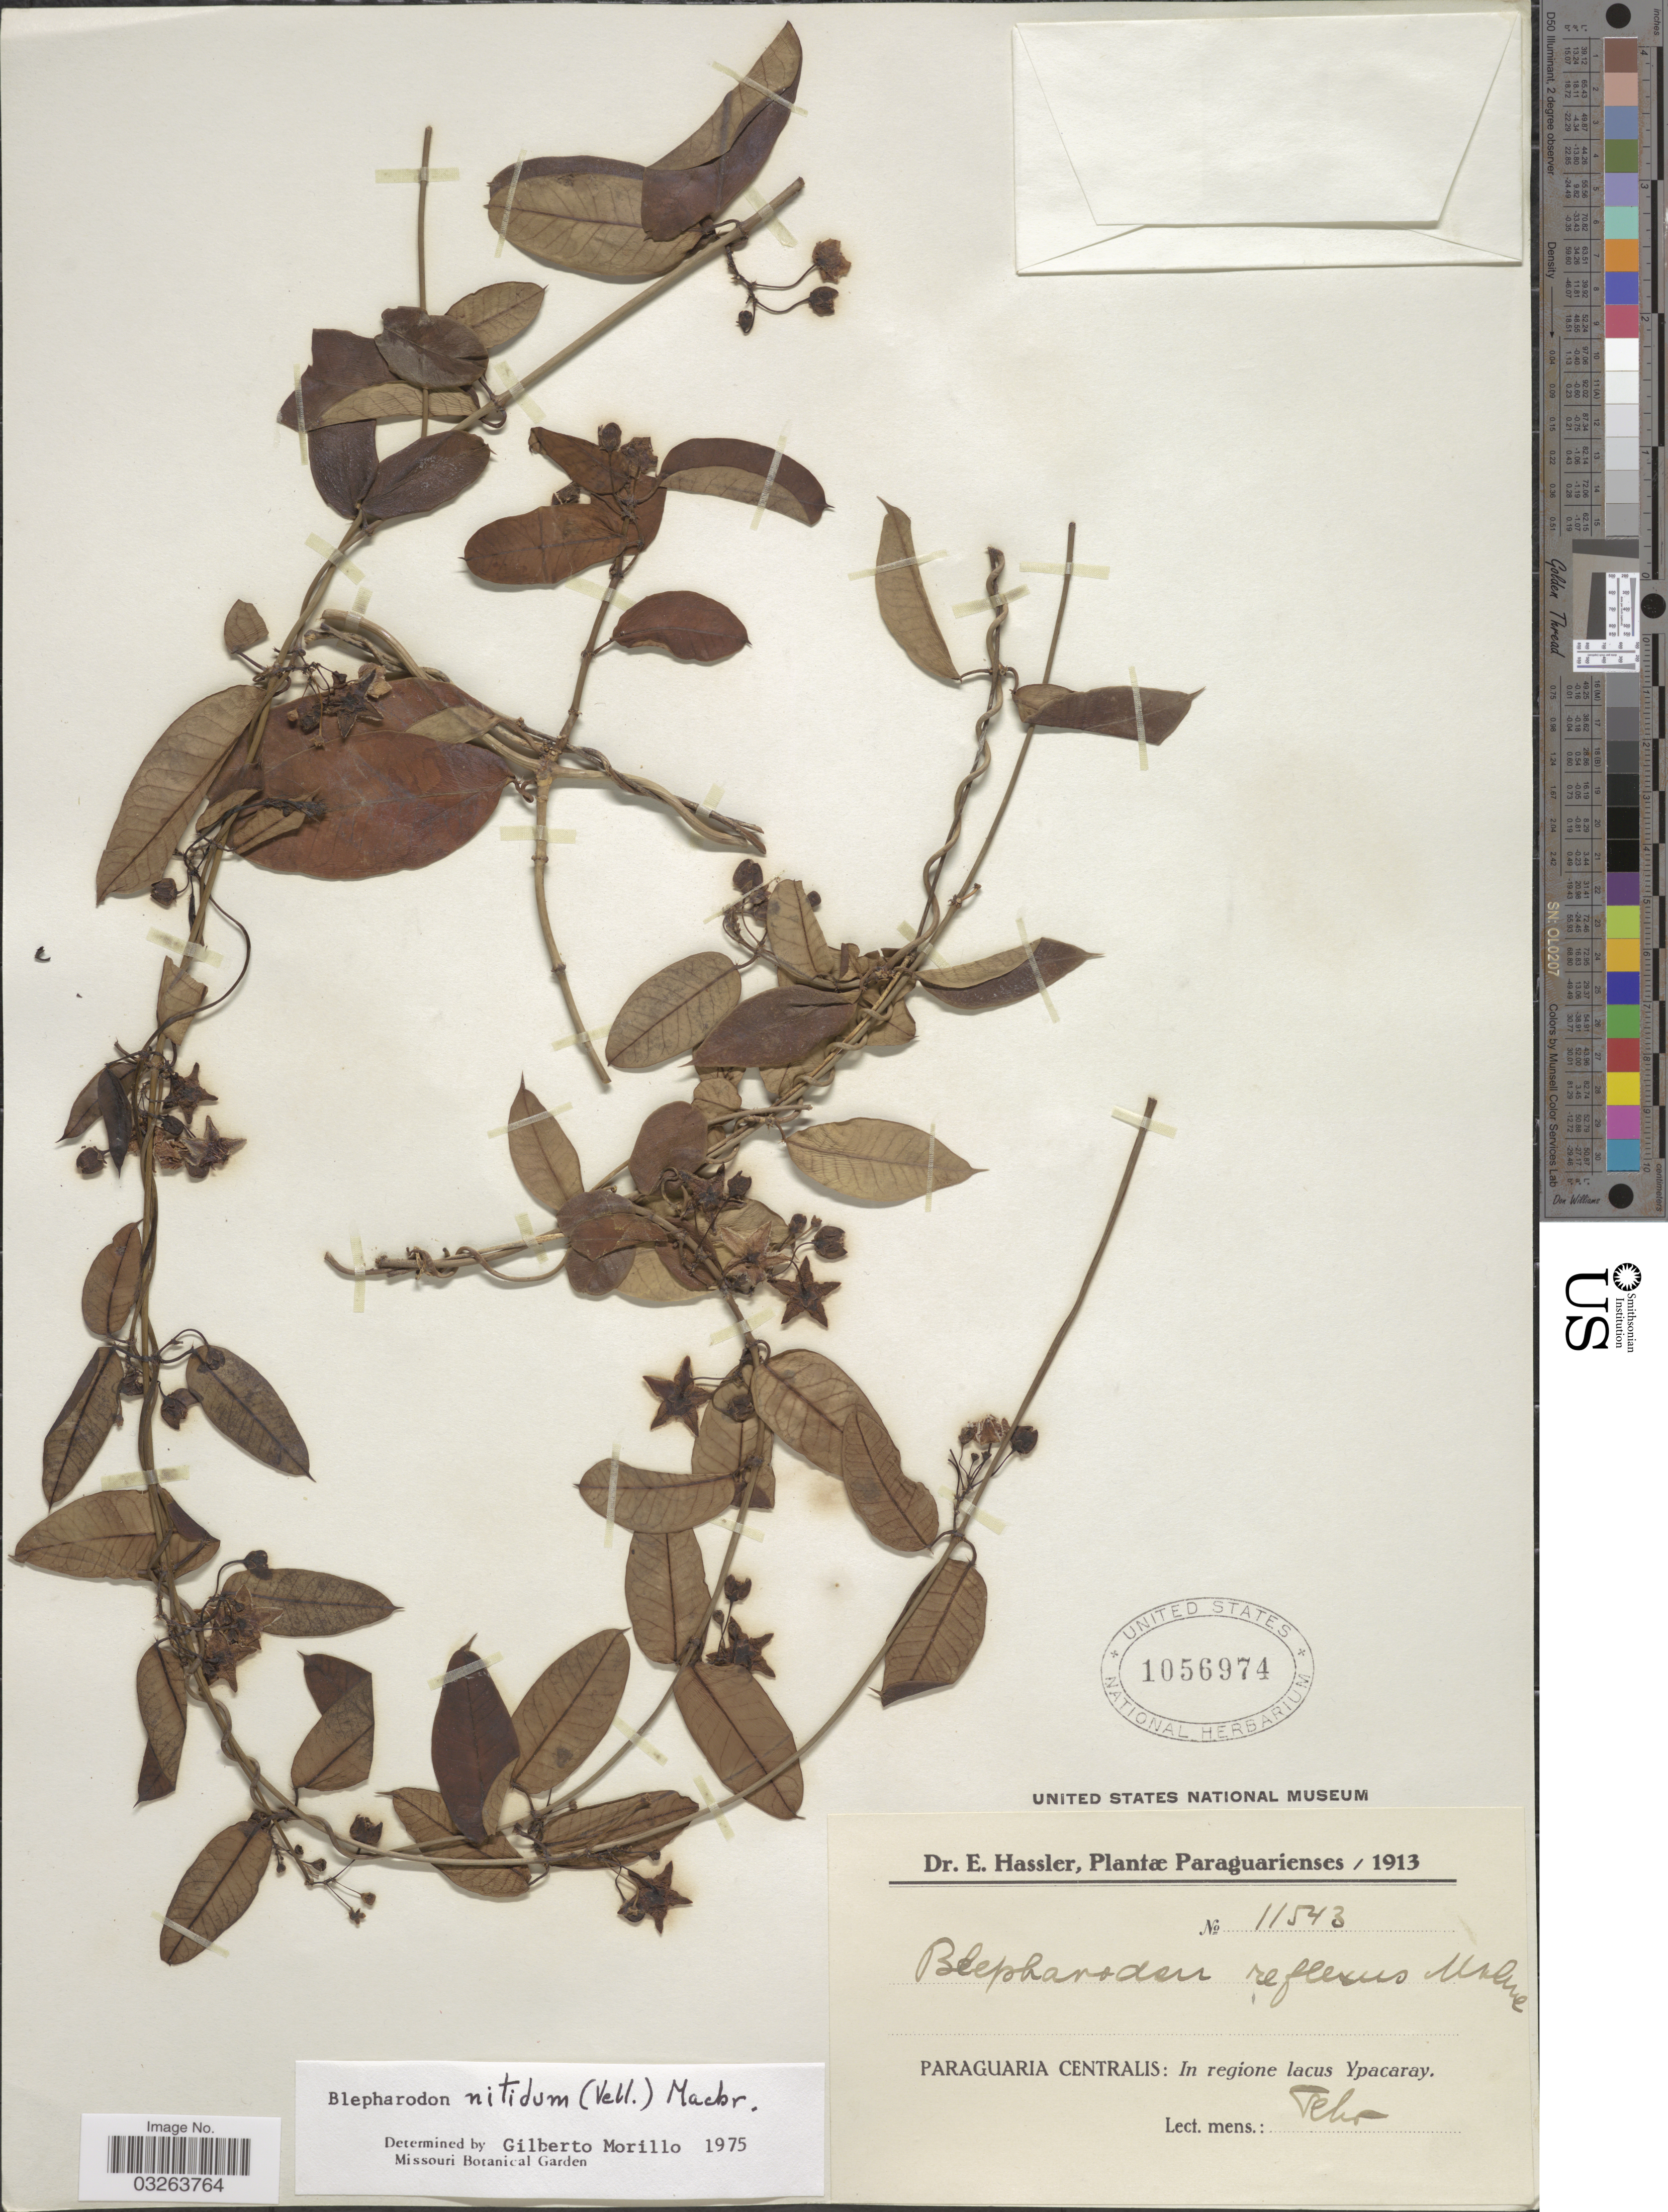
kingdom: Plantae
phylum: Tracheophyta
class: Magnoliopsida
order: Gentianales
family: Apocynaceae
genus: Blepharodon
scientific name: Blepharodon nitidum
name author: (Vell.) J.F. Macbr.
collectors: E. Hassler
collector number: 11543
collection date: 1913-02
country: Paraguay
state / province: Paraguari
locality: Paraguaria Centralis: In regione lacus Ypacaray.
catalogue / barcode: US 1056974